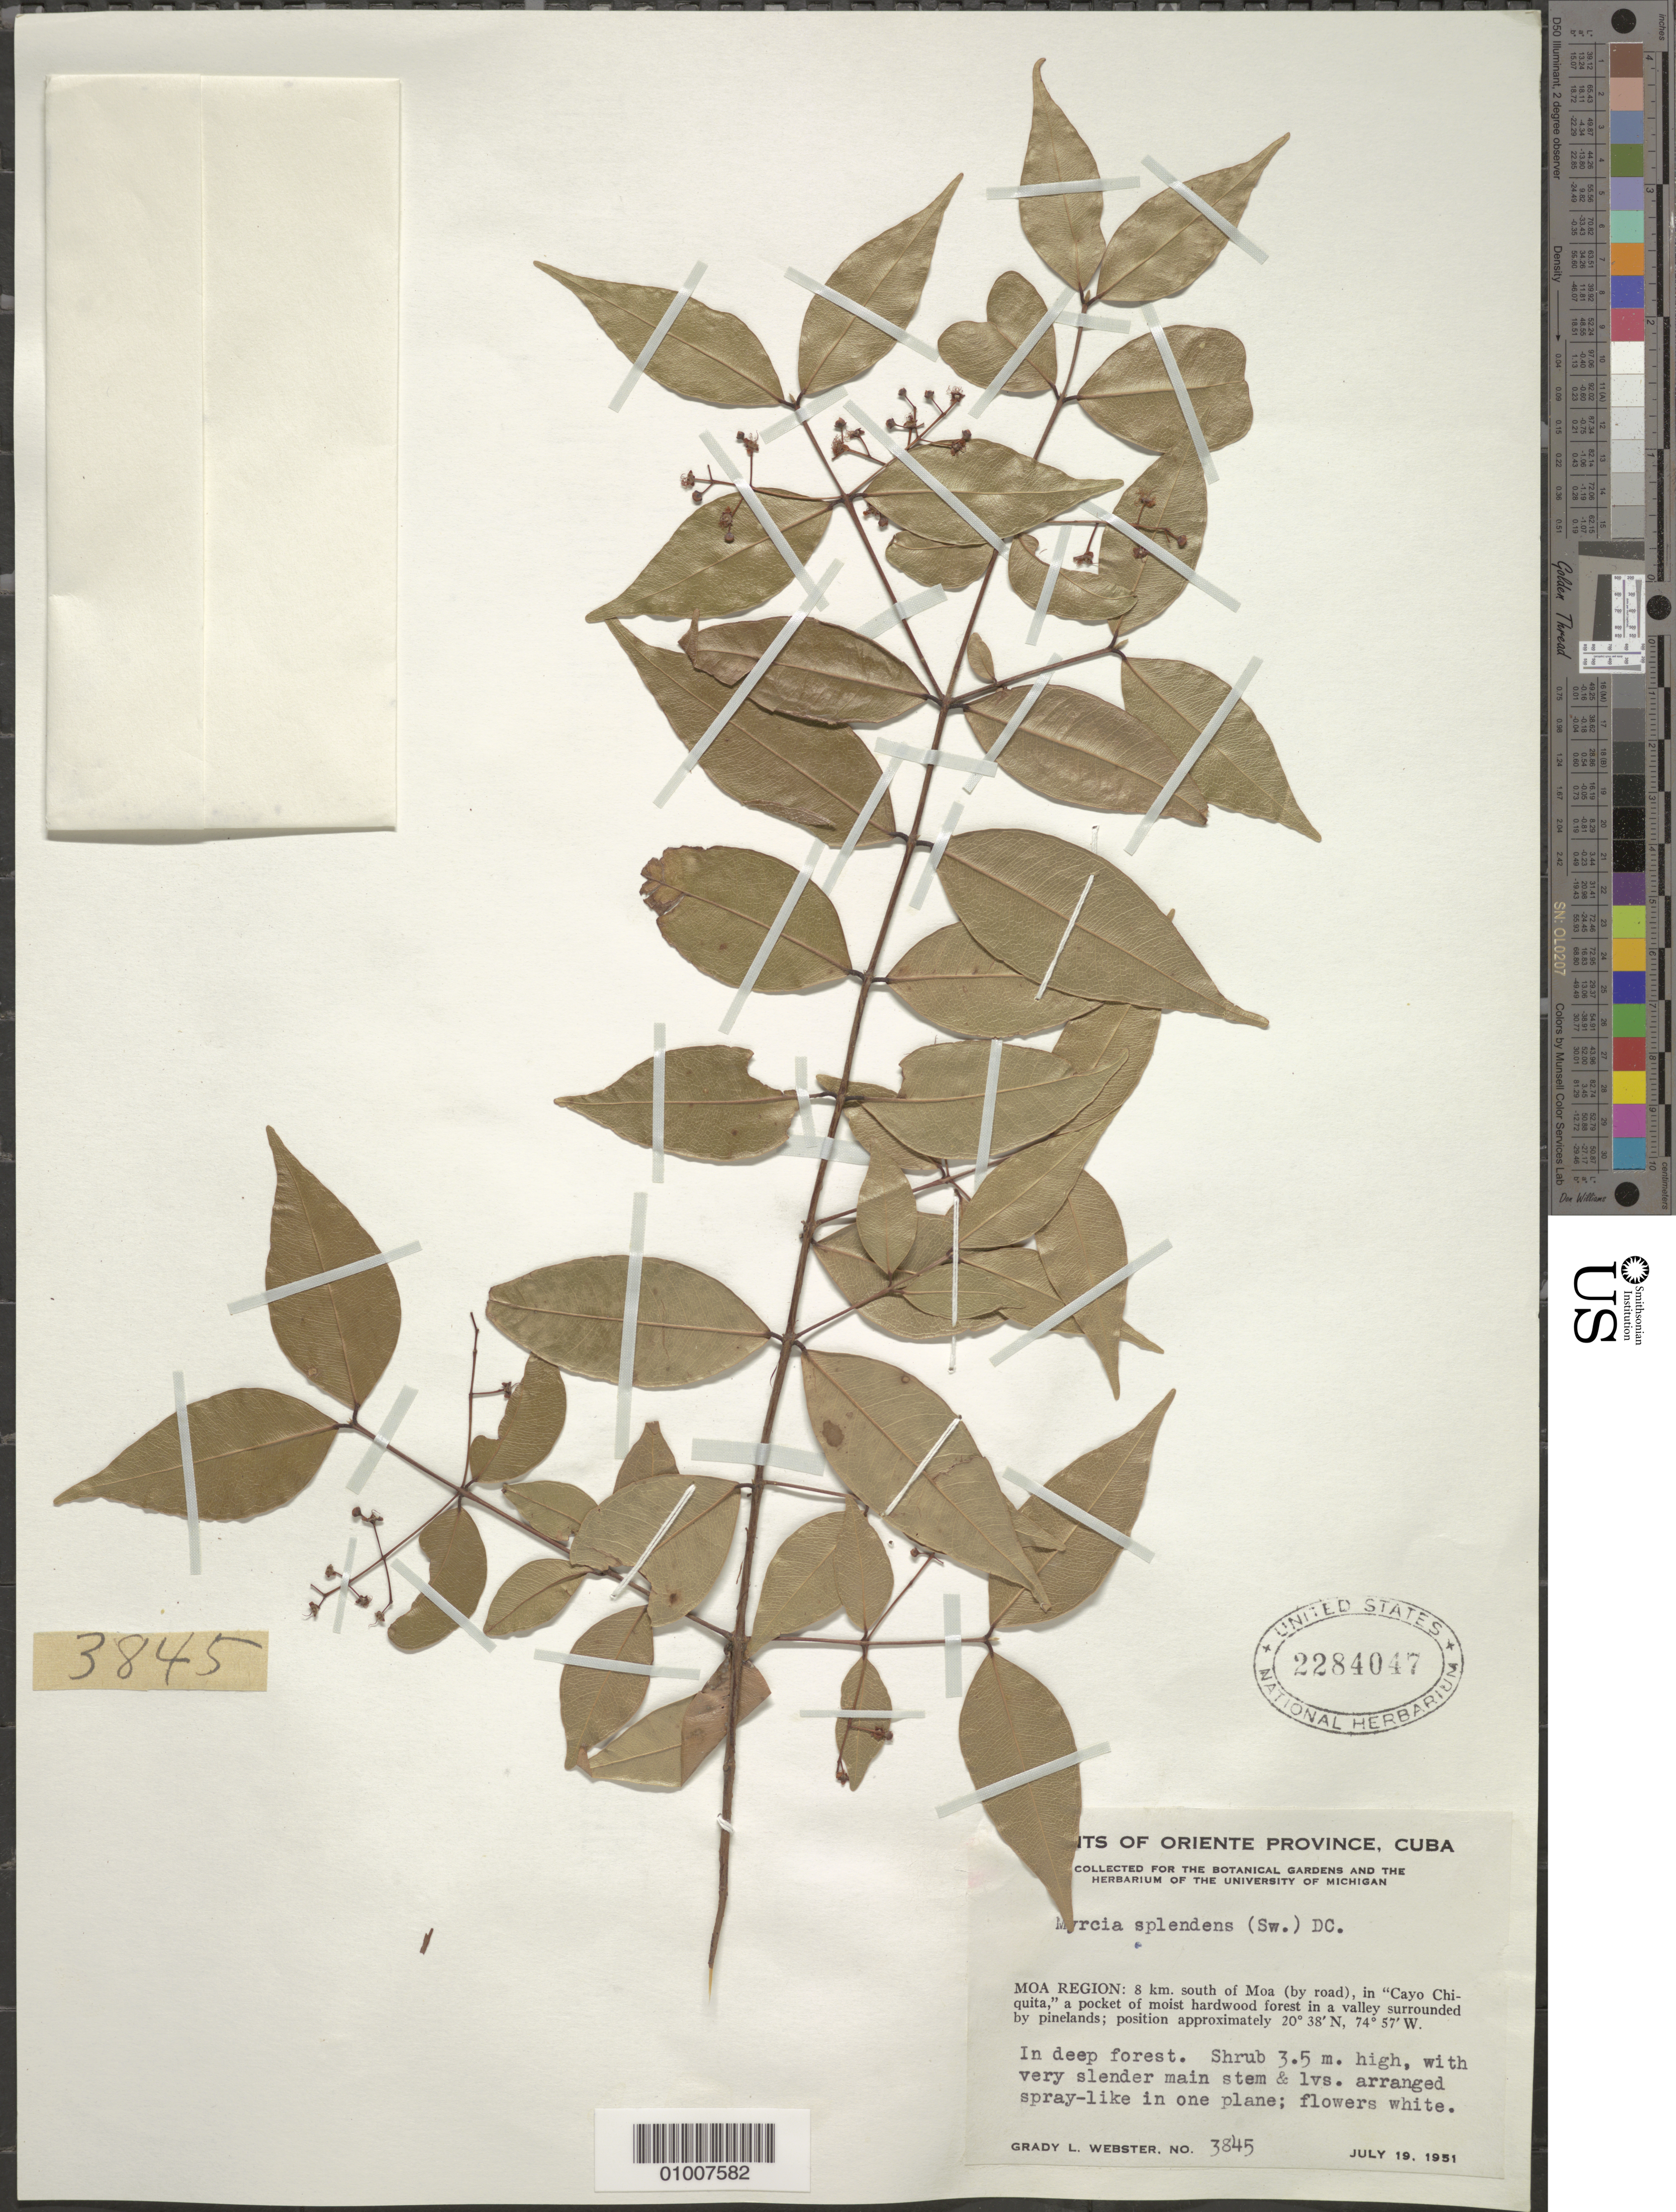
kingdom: Plantae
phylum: Tracheophyta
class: Magnoliopsida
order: Myrtales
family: Myrtaceae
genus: Myrcia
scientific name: Myrcia splendens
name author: (Sw.) DC.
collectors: G. L. Webster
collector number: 3845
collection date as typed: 19 Jul 1951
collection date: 1951-07-19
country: Cuba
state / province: Holguín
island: Cuba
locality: Moa Region: 8 km south of Moa [Oriente] (by road), in "Cayo Chiquita"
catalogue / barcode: US 2284047